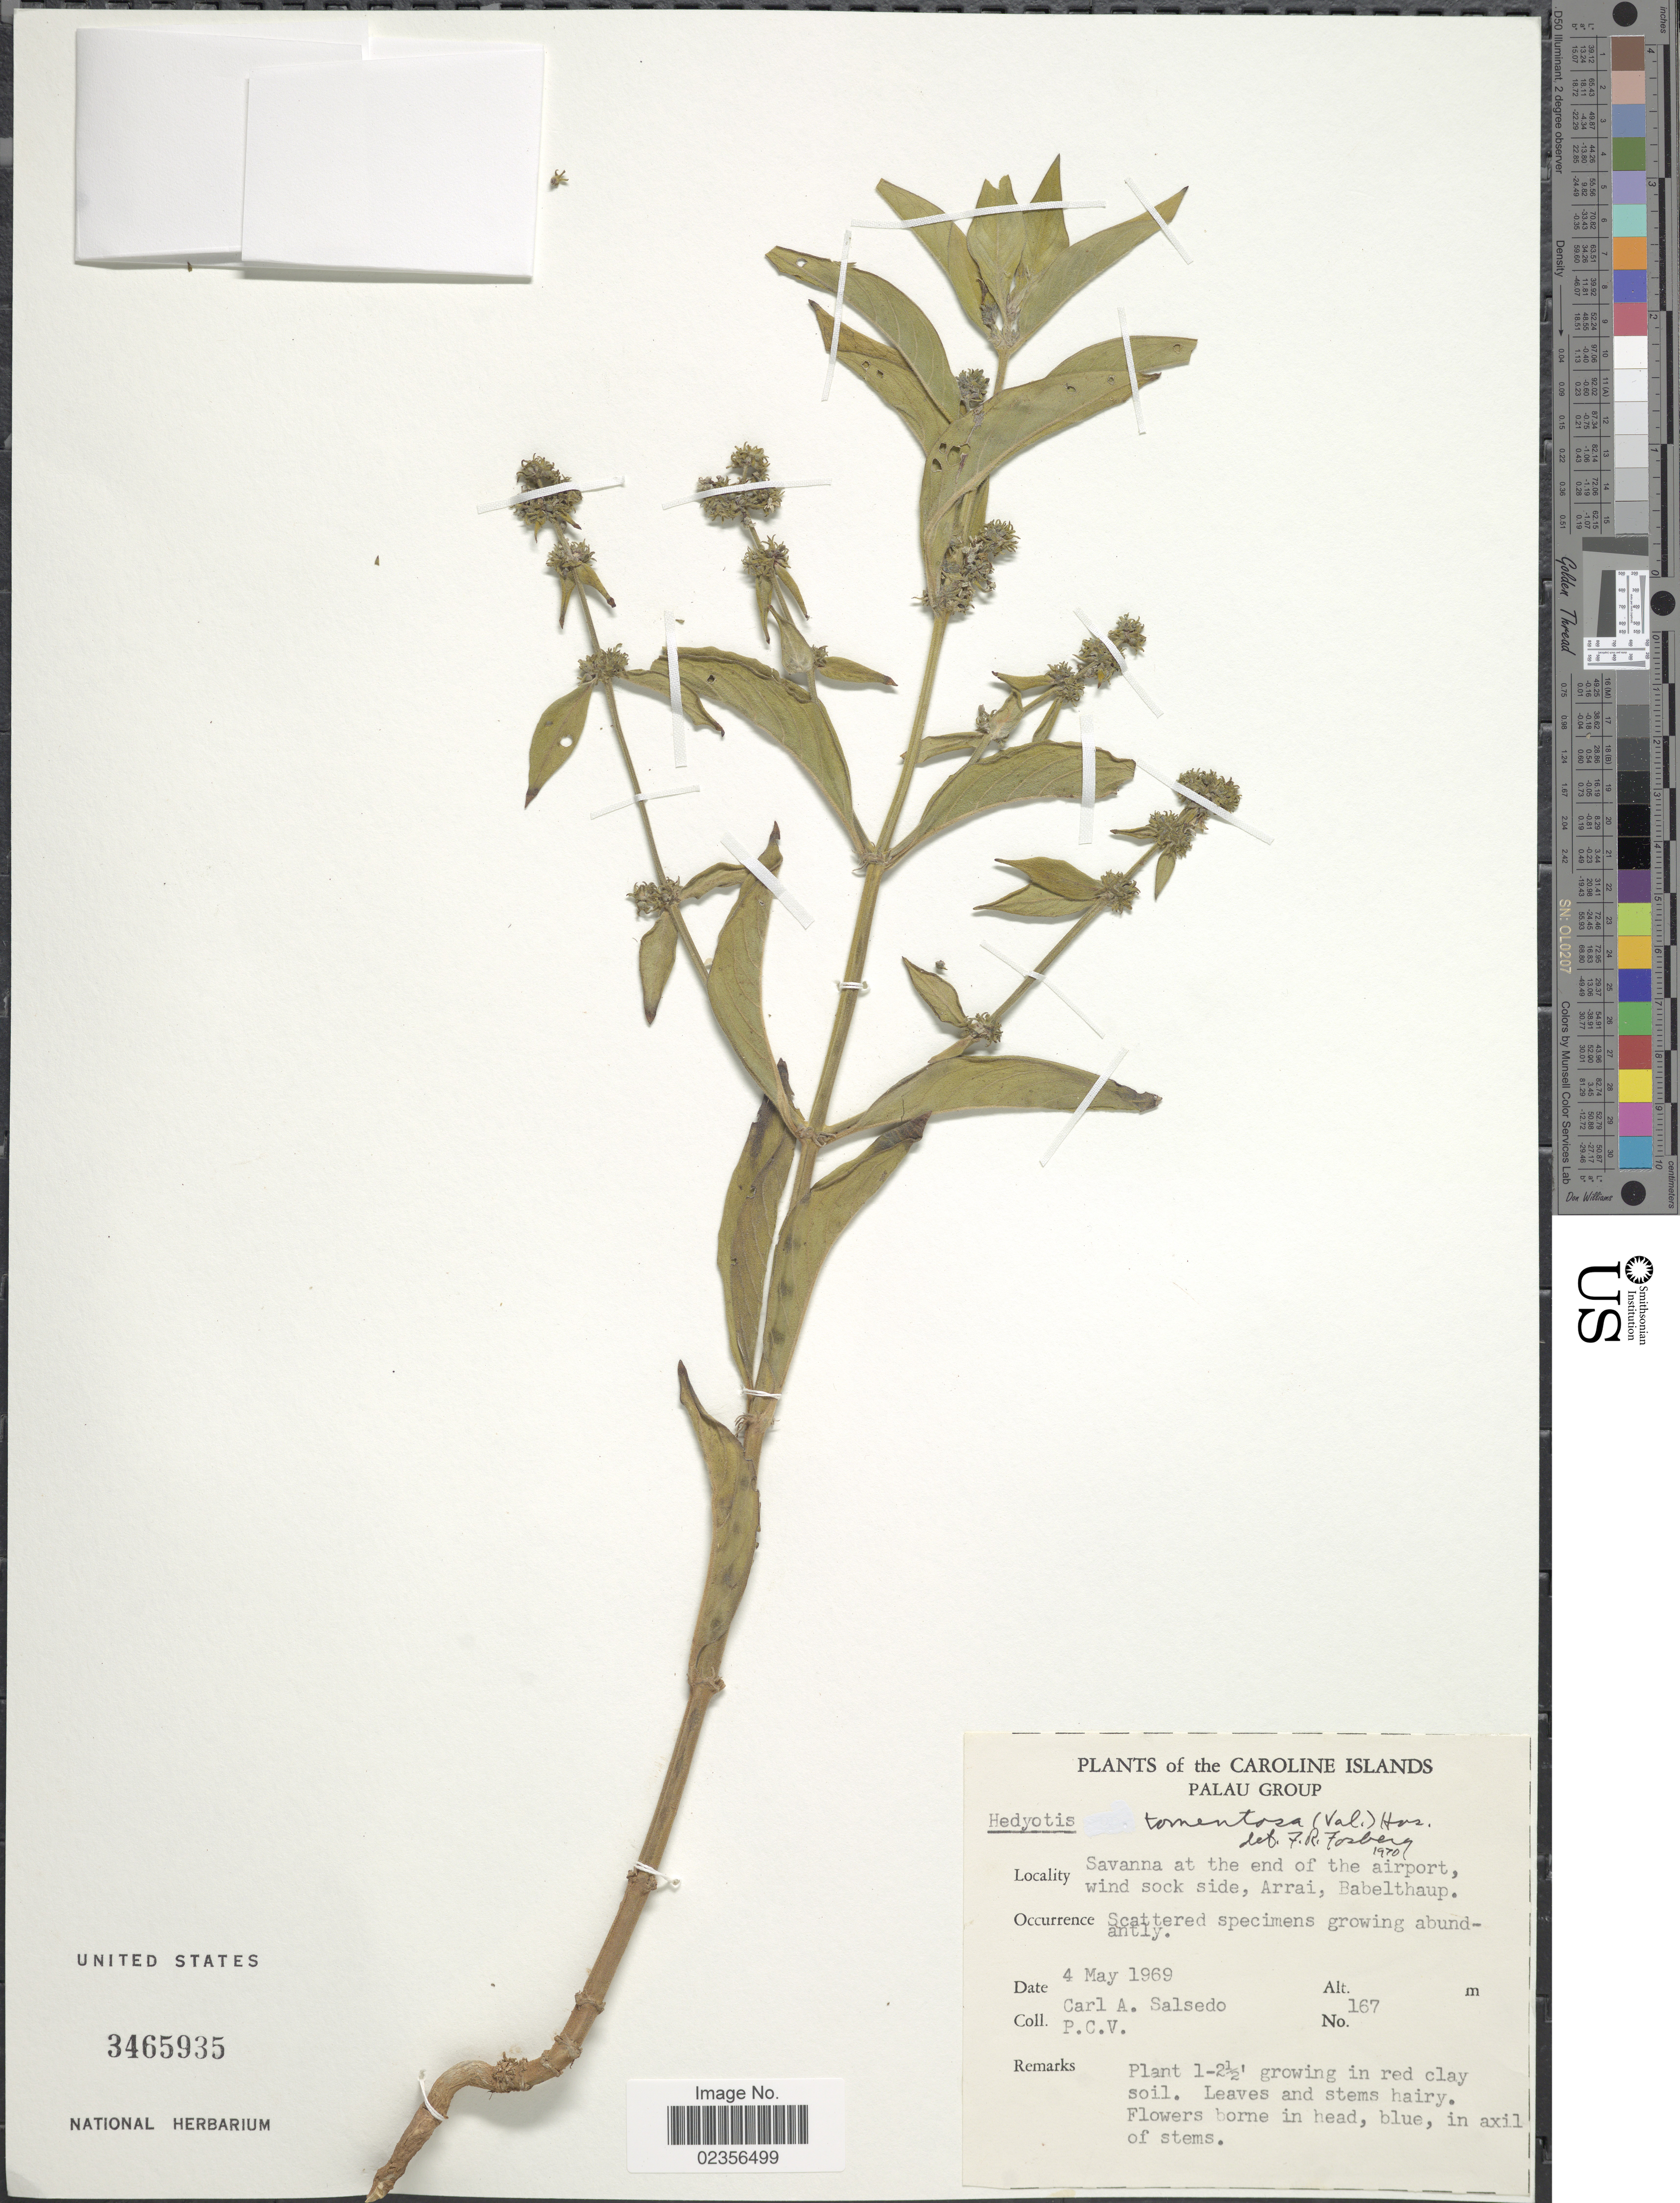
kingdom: Plantae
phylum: Tracheophyta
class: Magnoliopsida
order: Gentianales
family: Rubiaceae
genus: Hedyotis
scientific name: Hedyotis tomentosa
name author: (Valeton) Hosok.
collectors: C.A. Salsedo & P. C. V.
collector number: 167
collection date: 1969-05-04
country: Palau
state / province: Airai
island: Babeldaob [Babelthuap]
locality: Caroline Islands. Palau Group. Airai, Babelthaup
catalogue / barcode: US 3465935